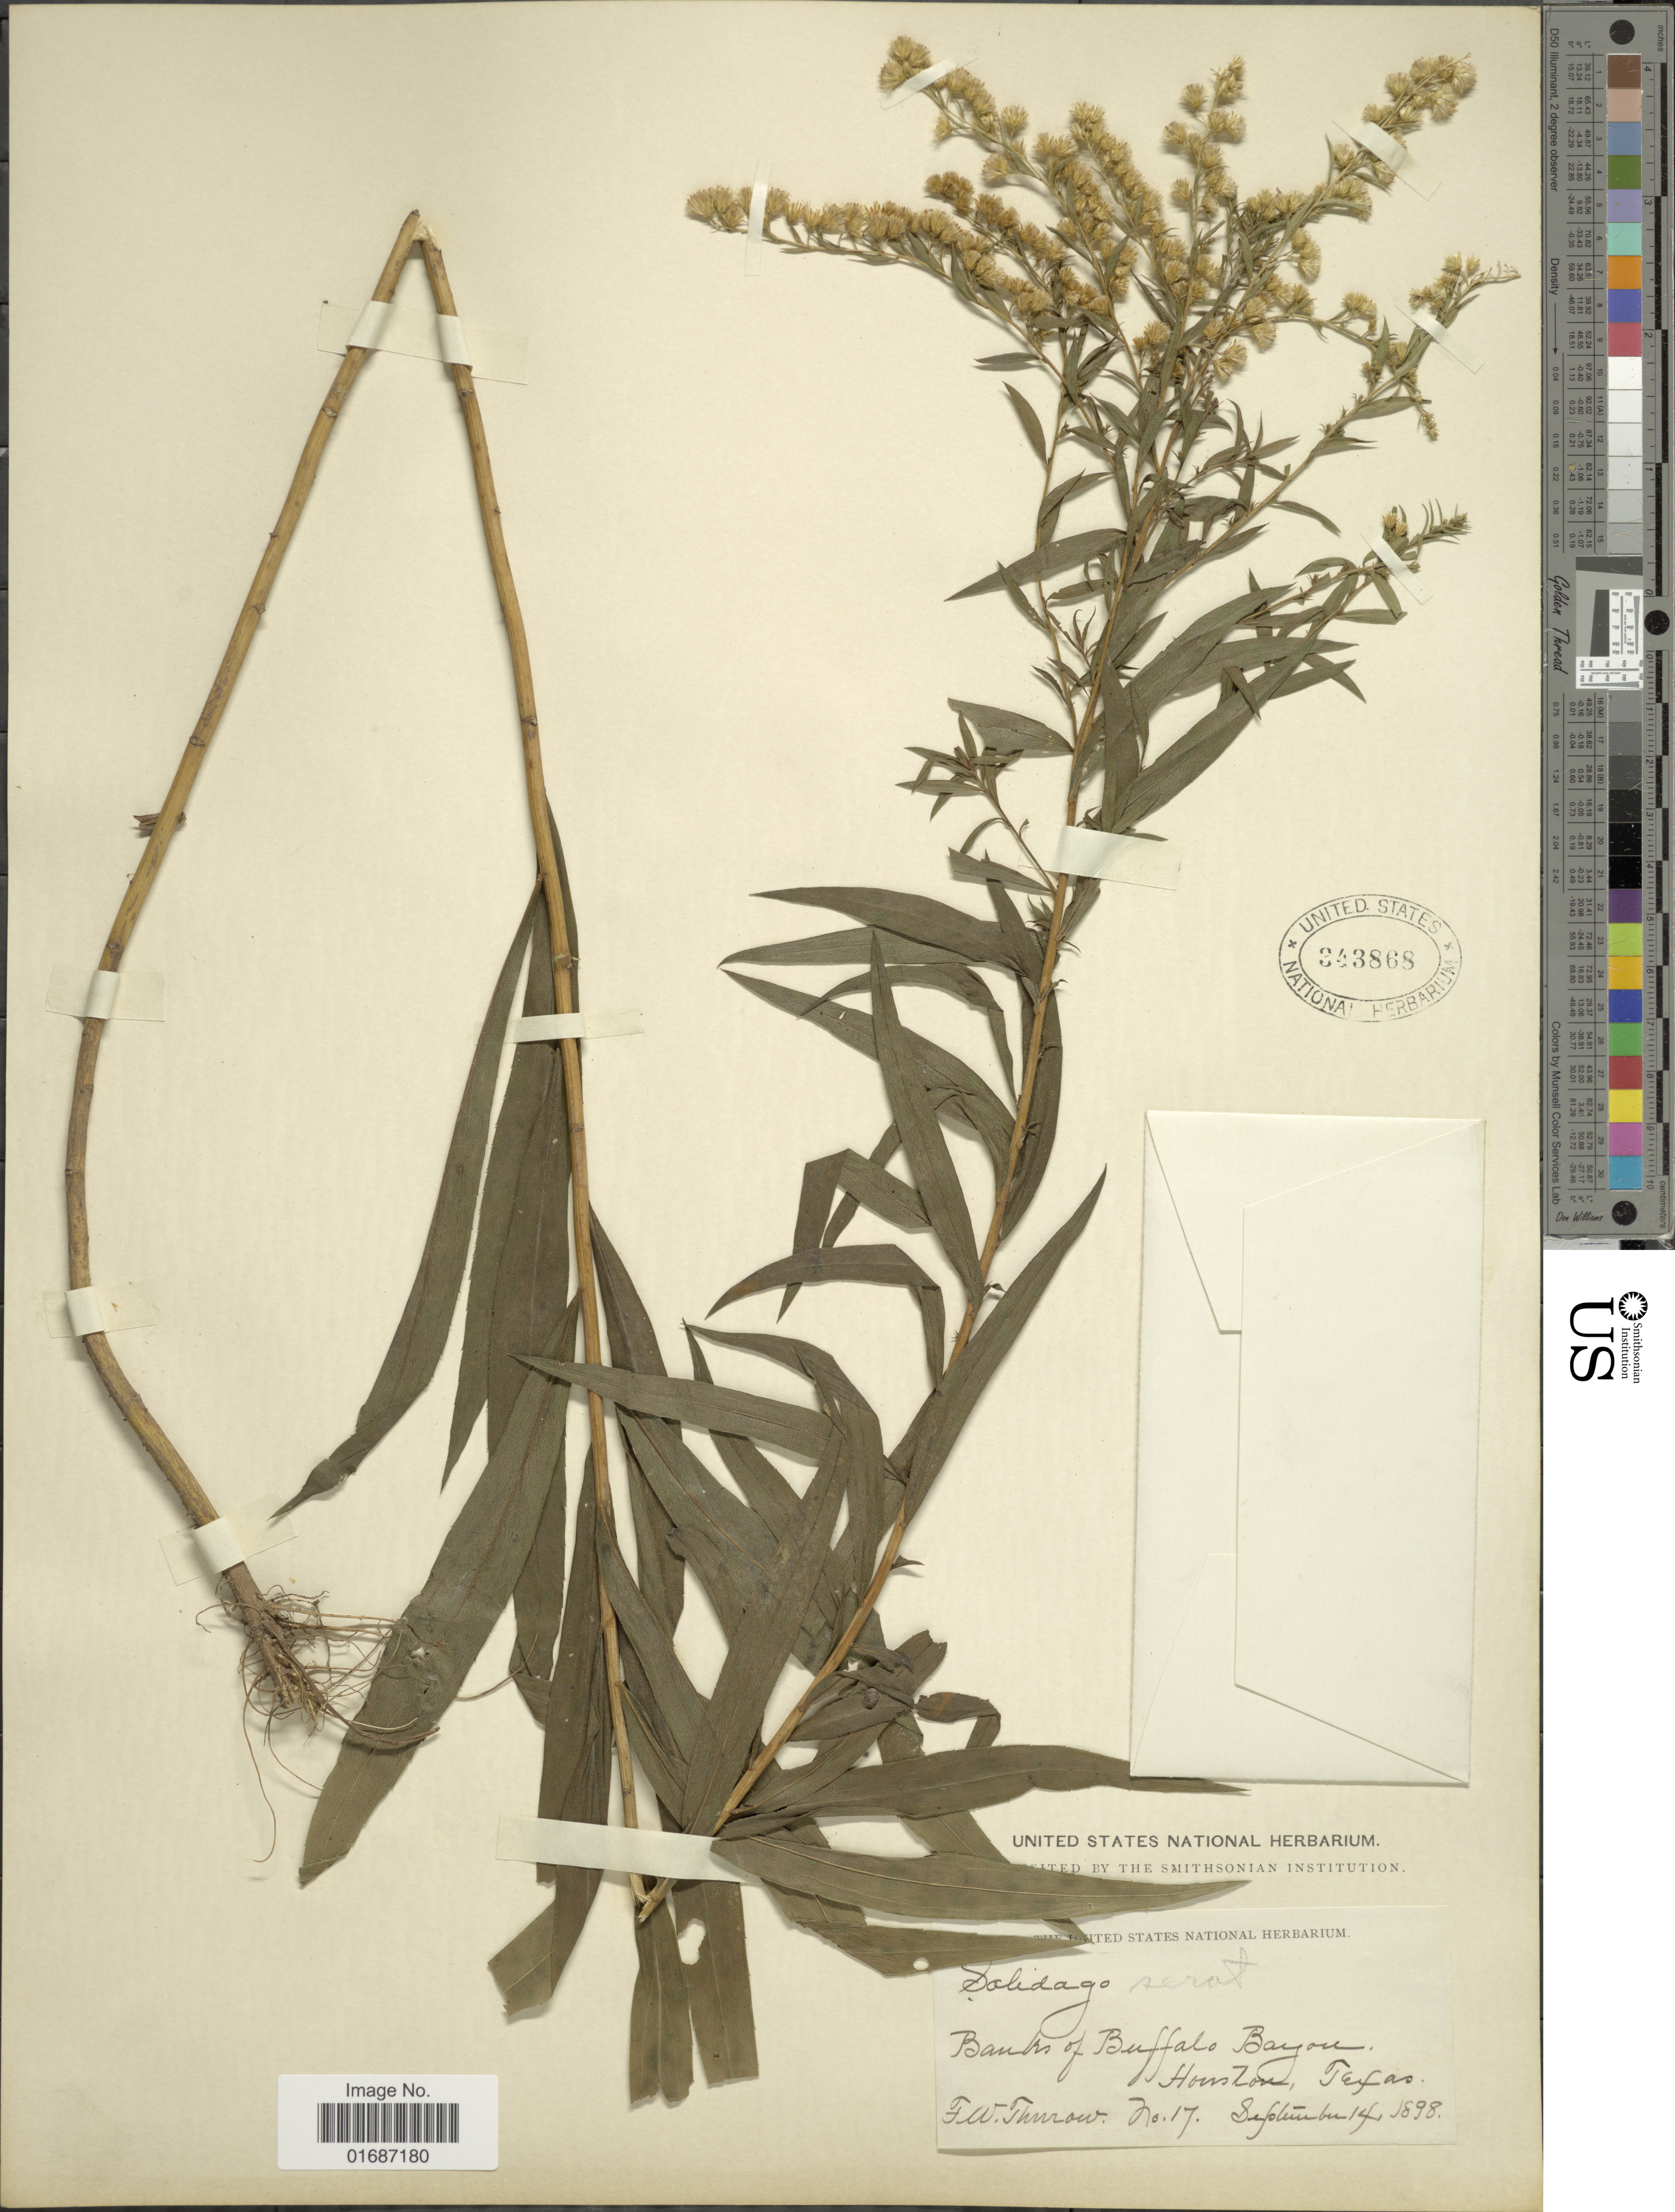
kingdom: Plantae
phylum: Tracheophyta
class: Magnoliopsida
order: Asterales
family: Asteraceae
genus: Solidago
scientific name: Solidago gigantea var. leiophylla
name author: Fernald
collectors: F. W. Thurow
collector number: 17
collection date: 1898-09-14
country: United States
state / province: Texas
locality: Banks of Buffalo Bayou, Houston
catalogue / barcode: US 343868